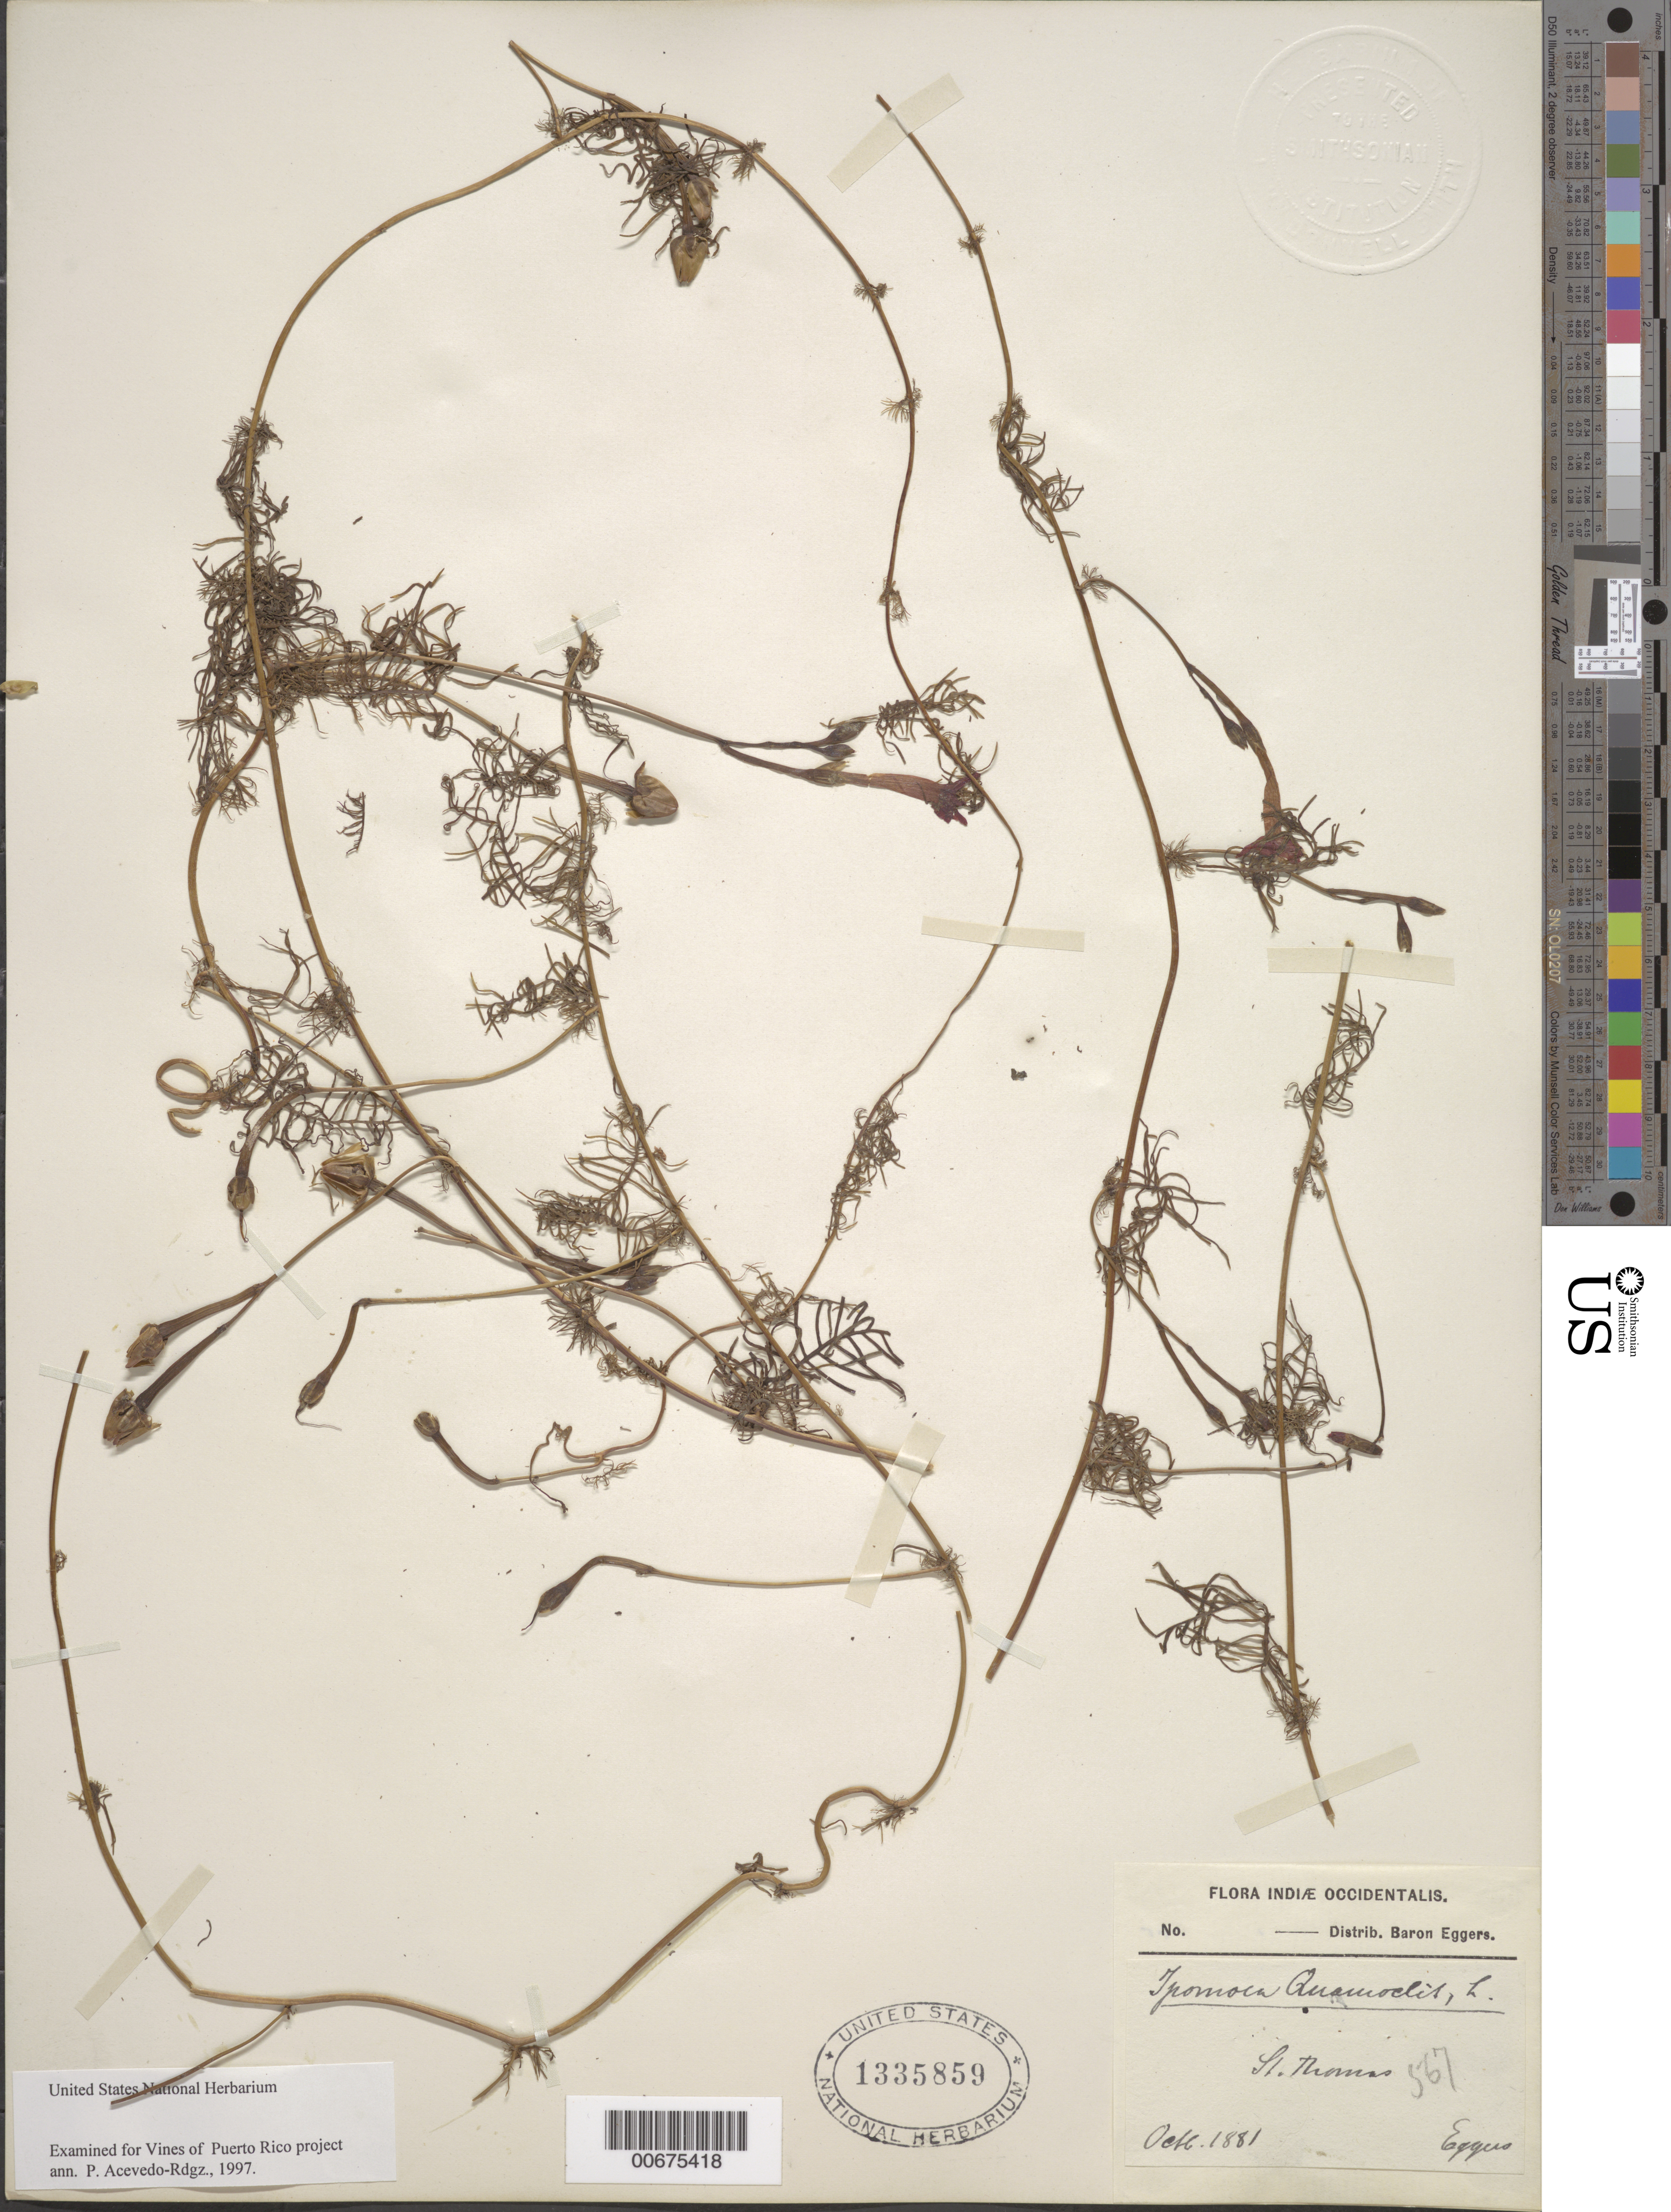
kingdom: Plantae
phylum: Tracheophyta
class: Magnoliopsida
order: Solanales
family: Convolvulaceae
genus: Ipomoea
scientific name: Ipomoea quamoclit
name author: L.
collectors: B. Eggers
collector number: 567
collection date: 1881-10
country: U.S. Virgin Islands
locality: Indiæ Occidentalis, St. Thomas.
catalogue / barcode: US 1335859